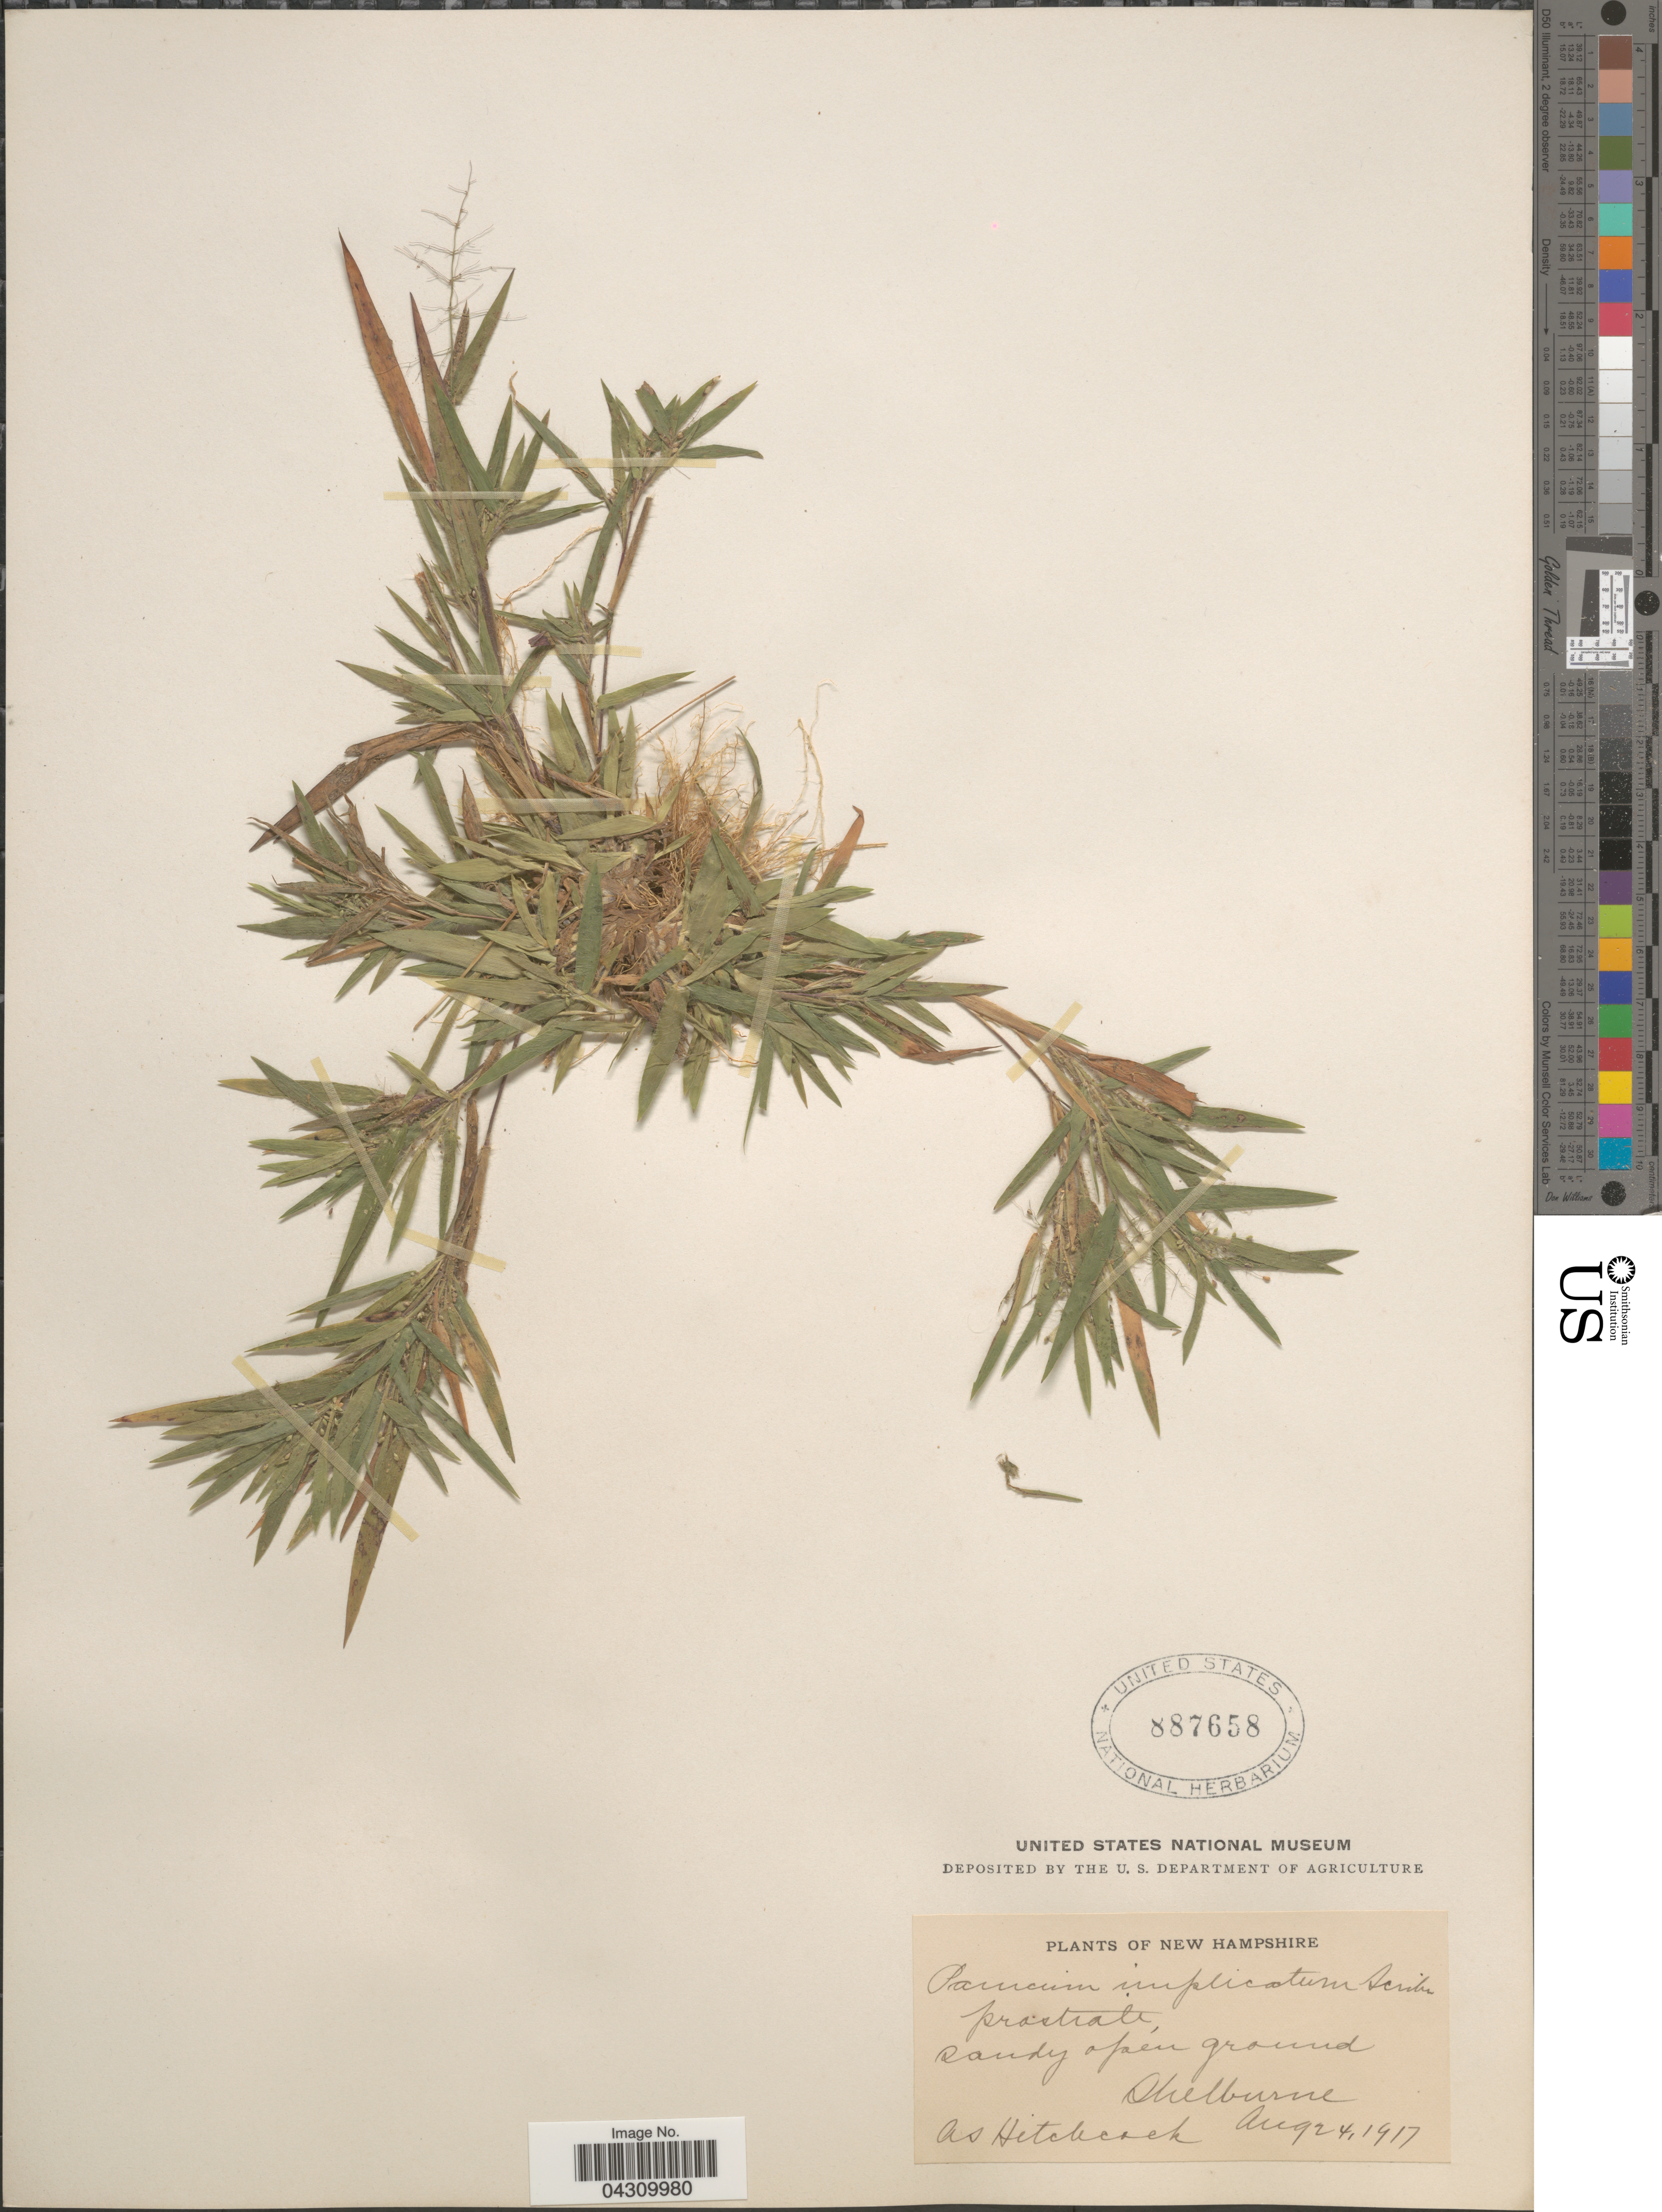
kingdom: Plantae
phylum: Tracheophyta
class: Liliopsida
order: Poales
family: Poaceae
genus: Dichanthelium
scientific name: Dichanthelium acuminatum var. acuminatum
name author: (Sw.) Gould & C.A. Clark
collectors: A. S. Hitchcock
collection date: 1914-08-24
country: United States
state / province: New Hampshire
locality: Shelburne.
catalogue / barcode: US 887658